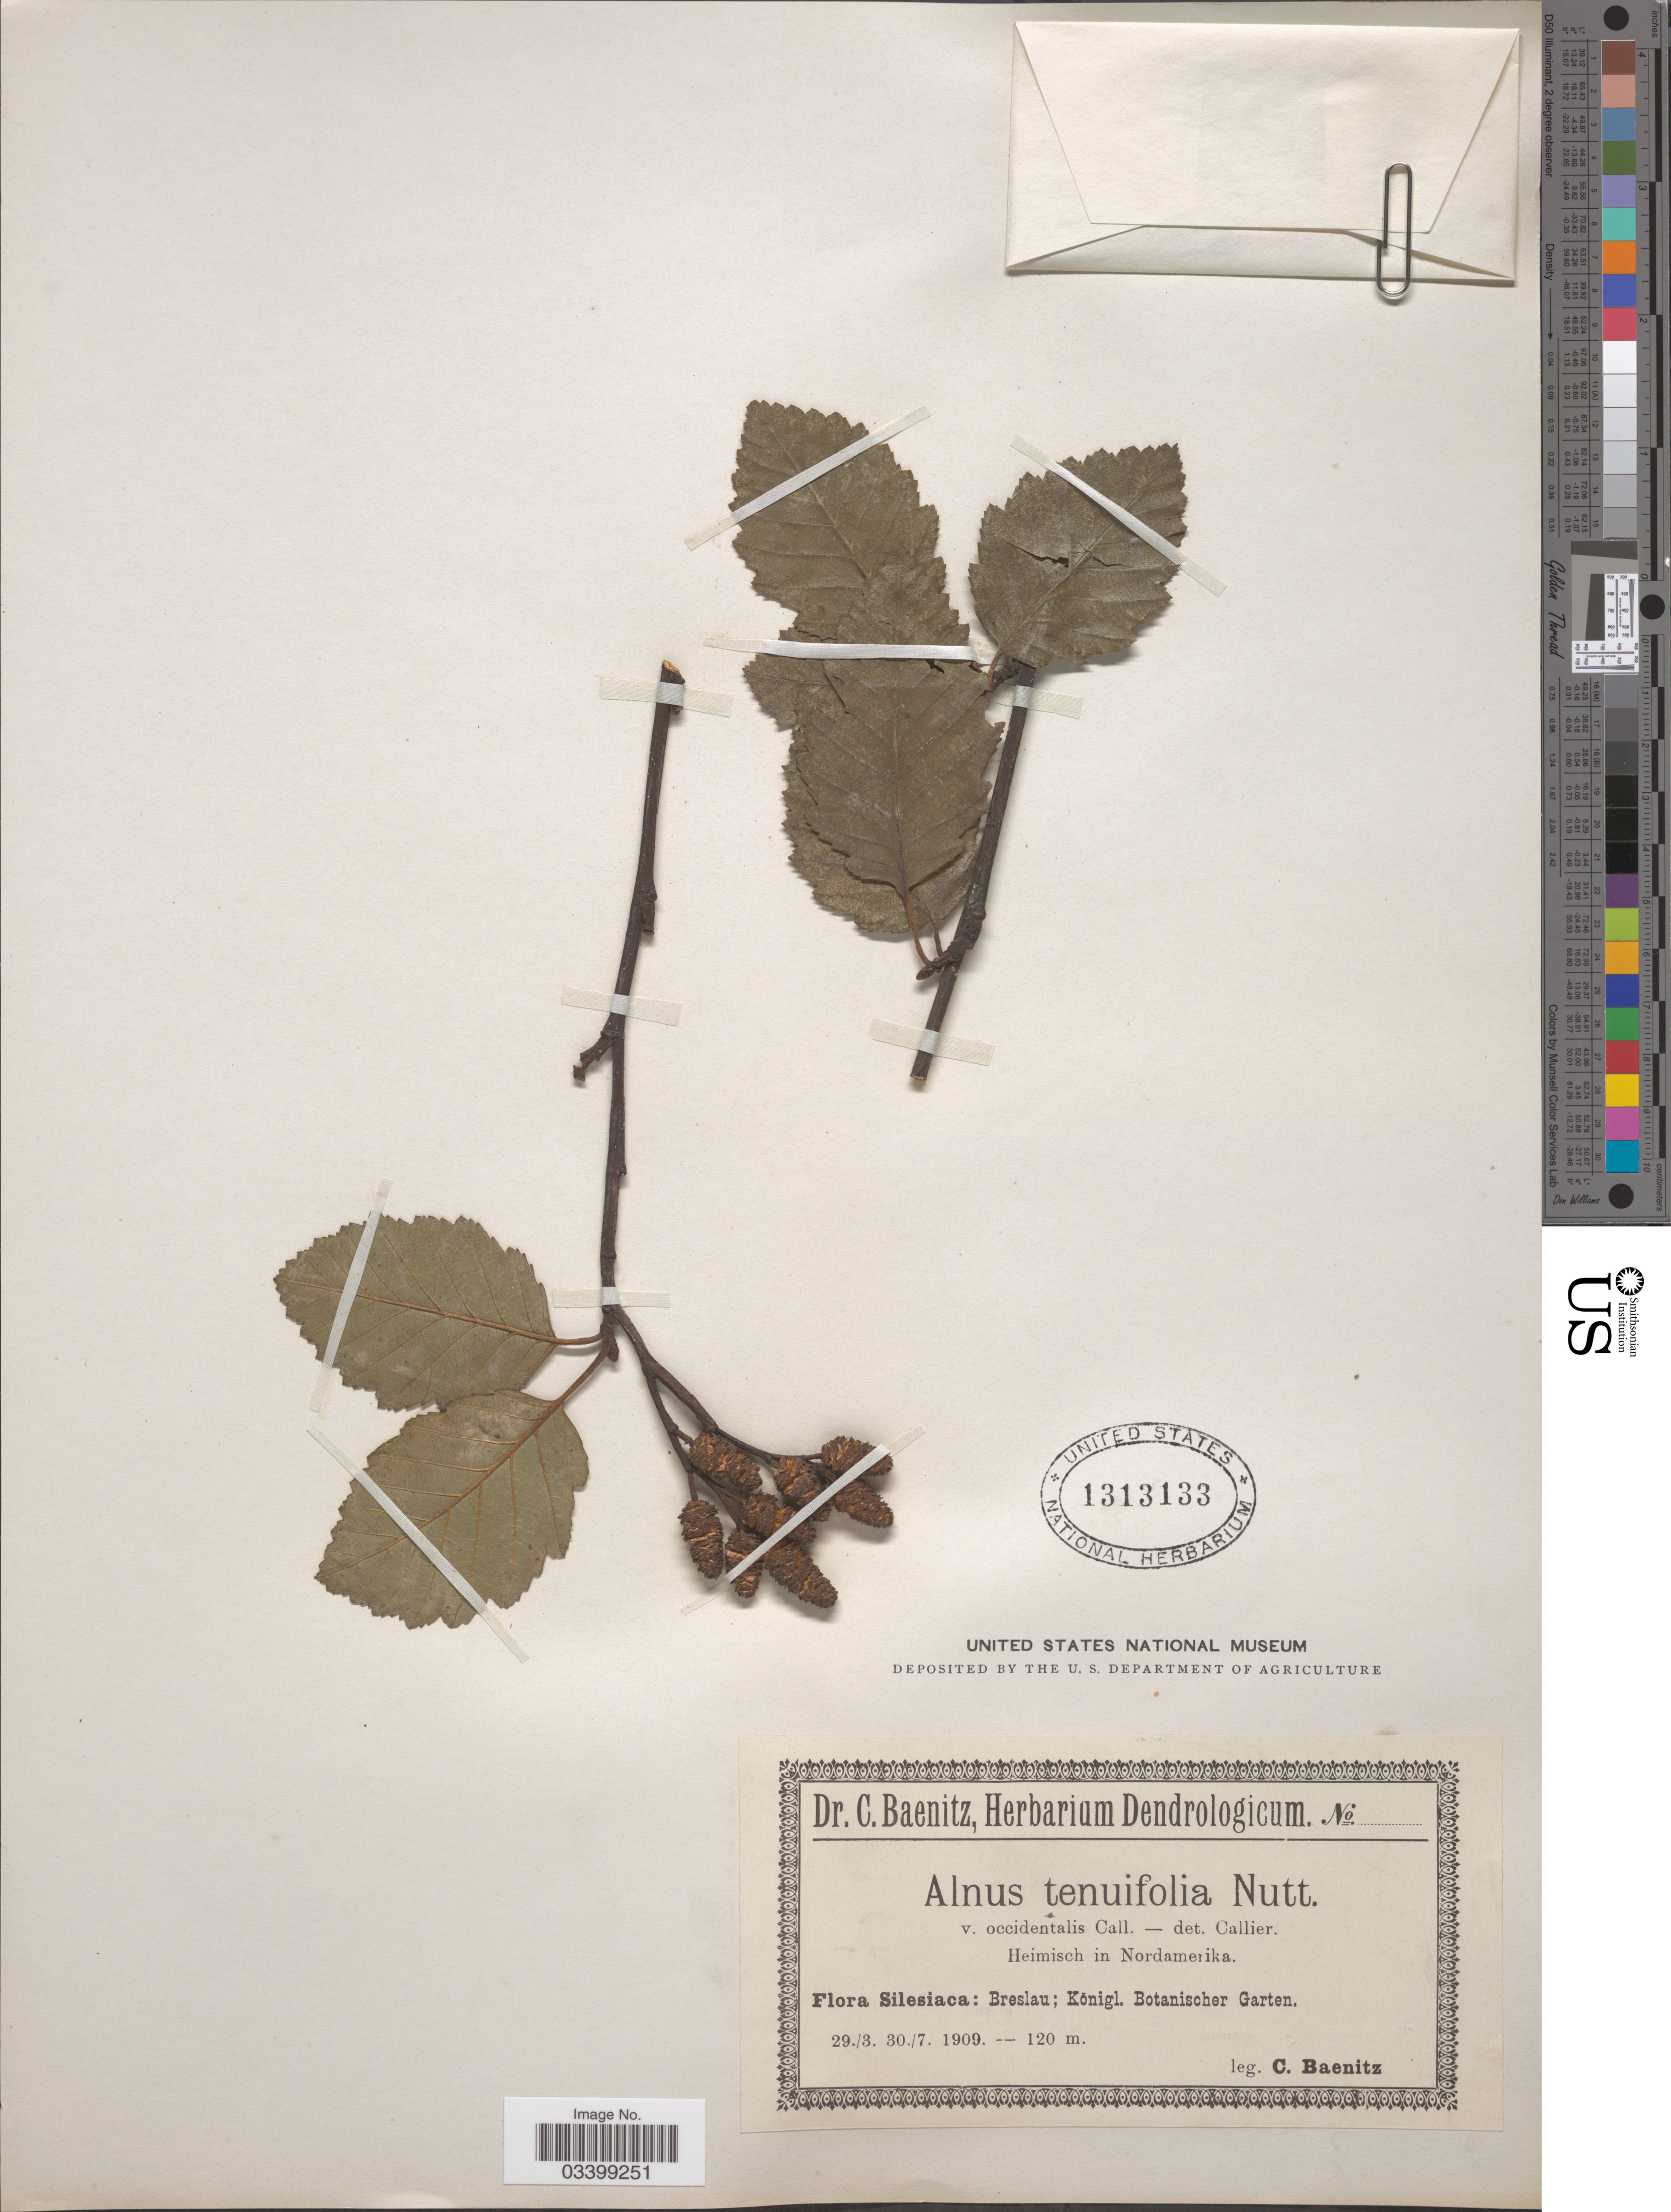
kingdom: Plantae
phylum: Tracheophyta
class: Magnoliopsida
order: Fagales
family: Betulaceae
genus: Alnus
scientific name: Alnus incana subsp. tenuifolia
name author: (Nutt.) Breitung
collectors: C. G. Baenitz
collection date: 1909-03-29/1909-07-30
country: Poland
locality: Silesiaca: Breslau; Königl. Botanischer Garten.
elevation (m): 120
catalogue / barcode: US 1313133